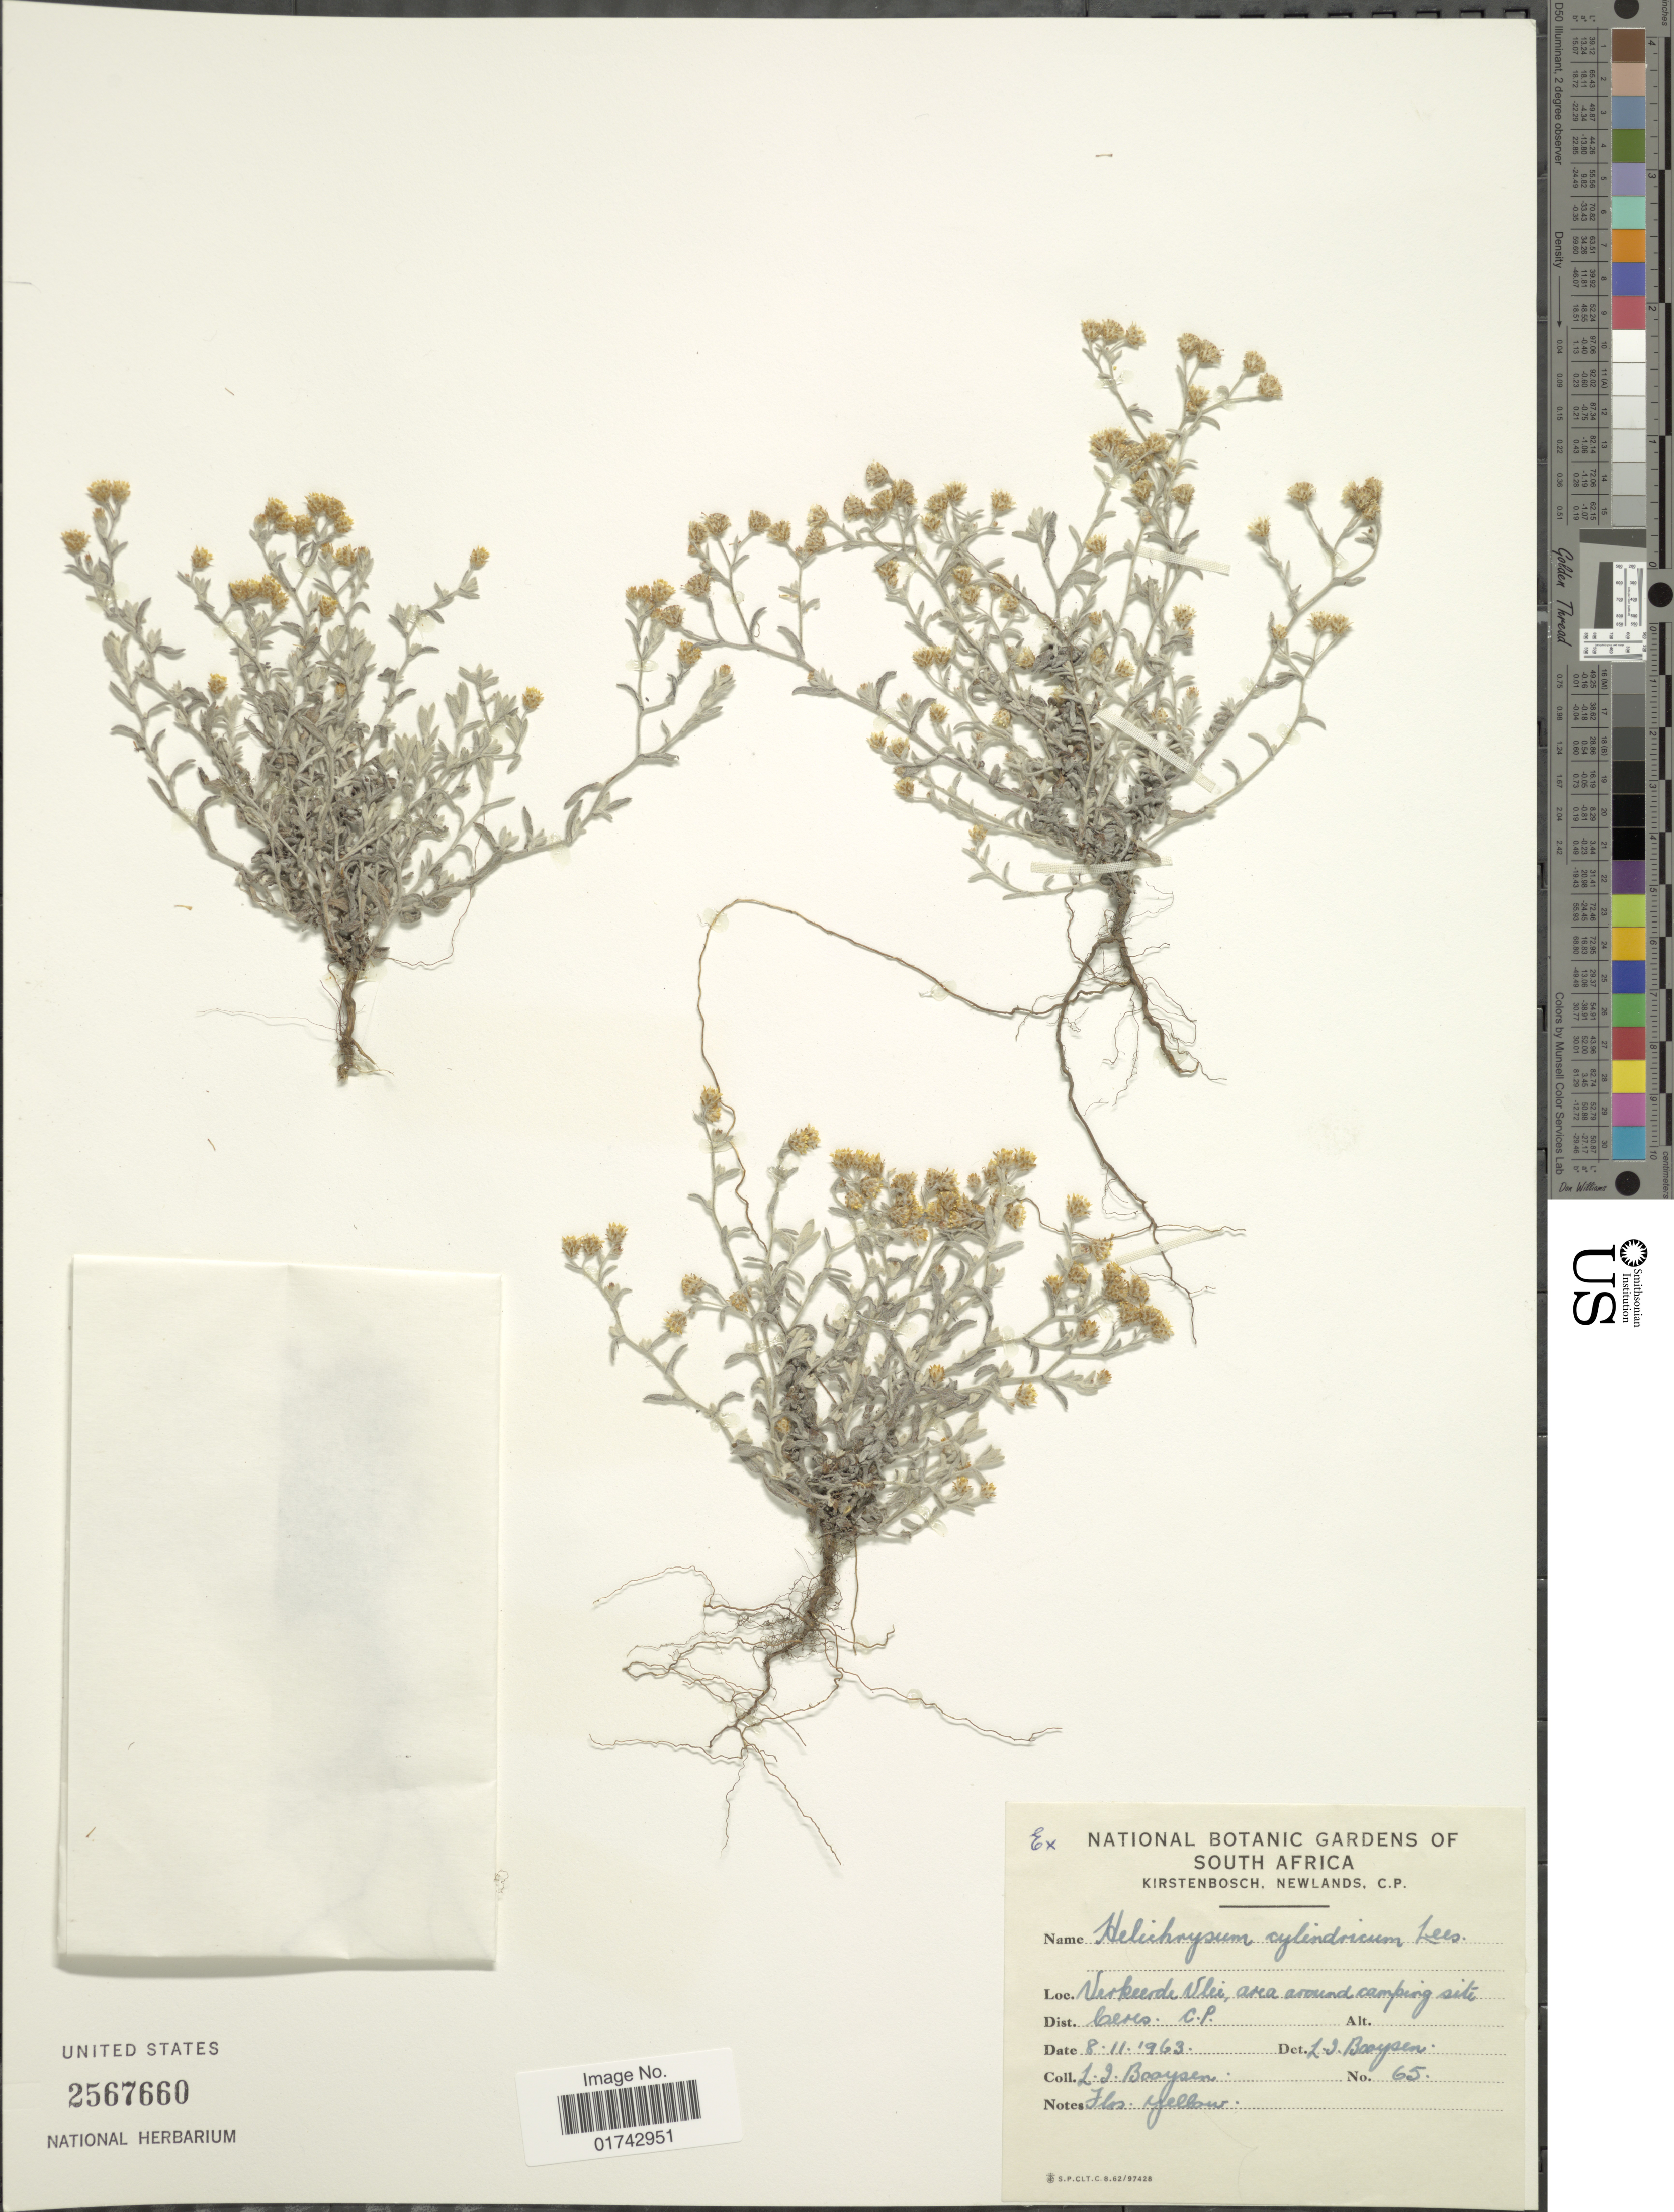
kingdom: Plantae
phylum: Tracheophyta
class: Magnoliopsida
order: Asterales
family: Asteraceae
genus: Helichrysum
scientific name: Helichrysum cylindricum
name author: D. Don ex G. Don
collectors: L. Baayseni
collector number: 65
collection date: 1963-11-08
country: South Africa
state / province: Western Cape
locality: C. P. Verkeerde Vlei, area around camping site, Dist. Ceres C. P.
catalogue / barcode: US 2567660